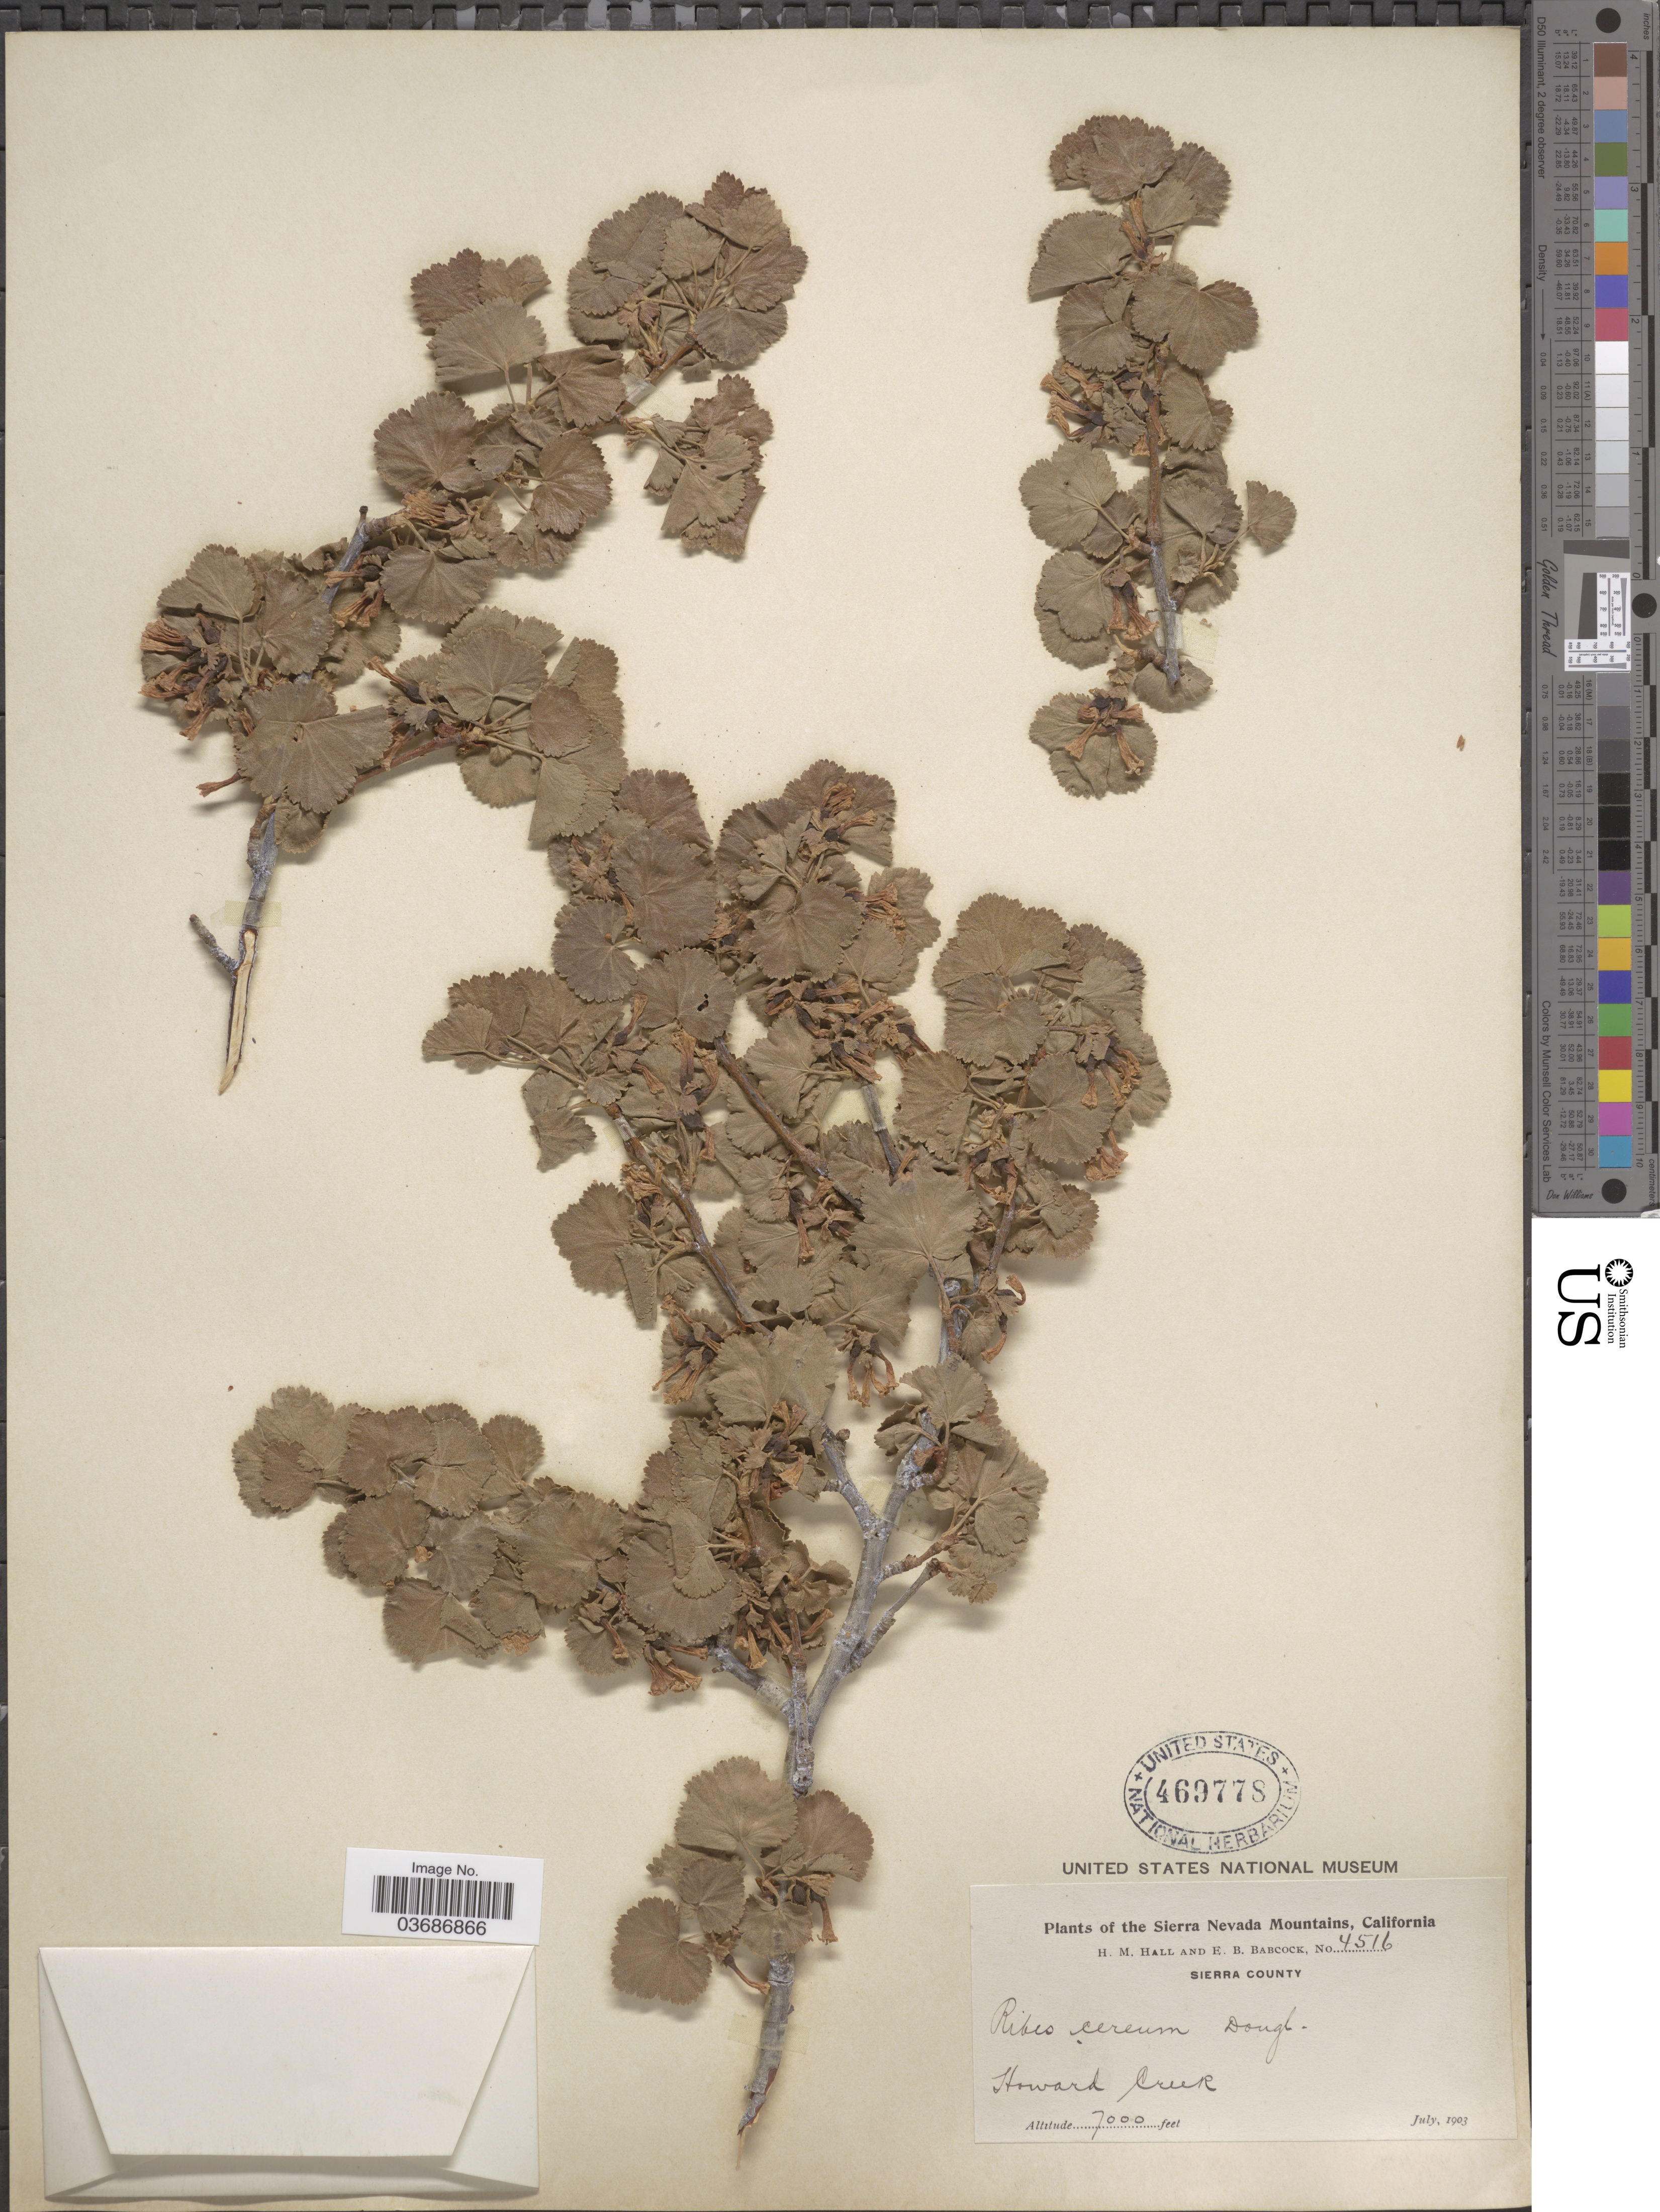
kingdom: Plantae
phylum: Tracheophyta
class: Magnoliopsida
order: Saxifragales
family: Grossulariaceae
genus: Ribes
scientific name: Ribes cereum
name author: Douglas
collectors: H. M. Hall & E. B. Babcock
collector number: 4516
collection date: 1903-07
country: United States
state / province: California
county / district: Sierra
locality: The Sierra Nevada Mountains. Sierra County. Howard Creek.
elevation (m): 2134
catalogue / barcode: US 469778